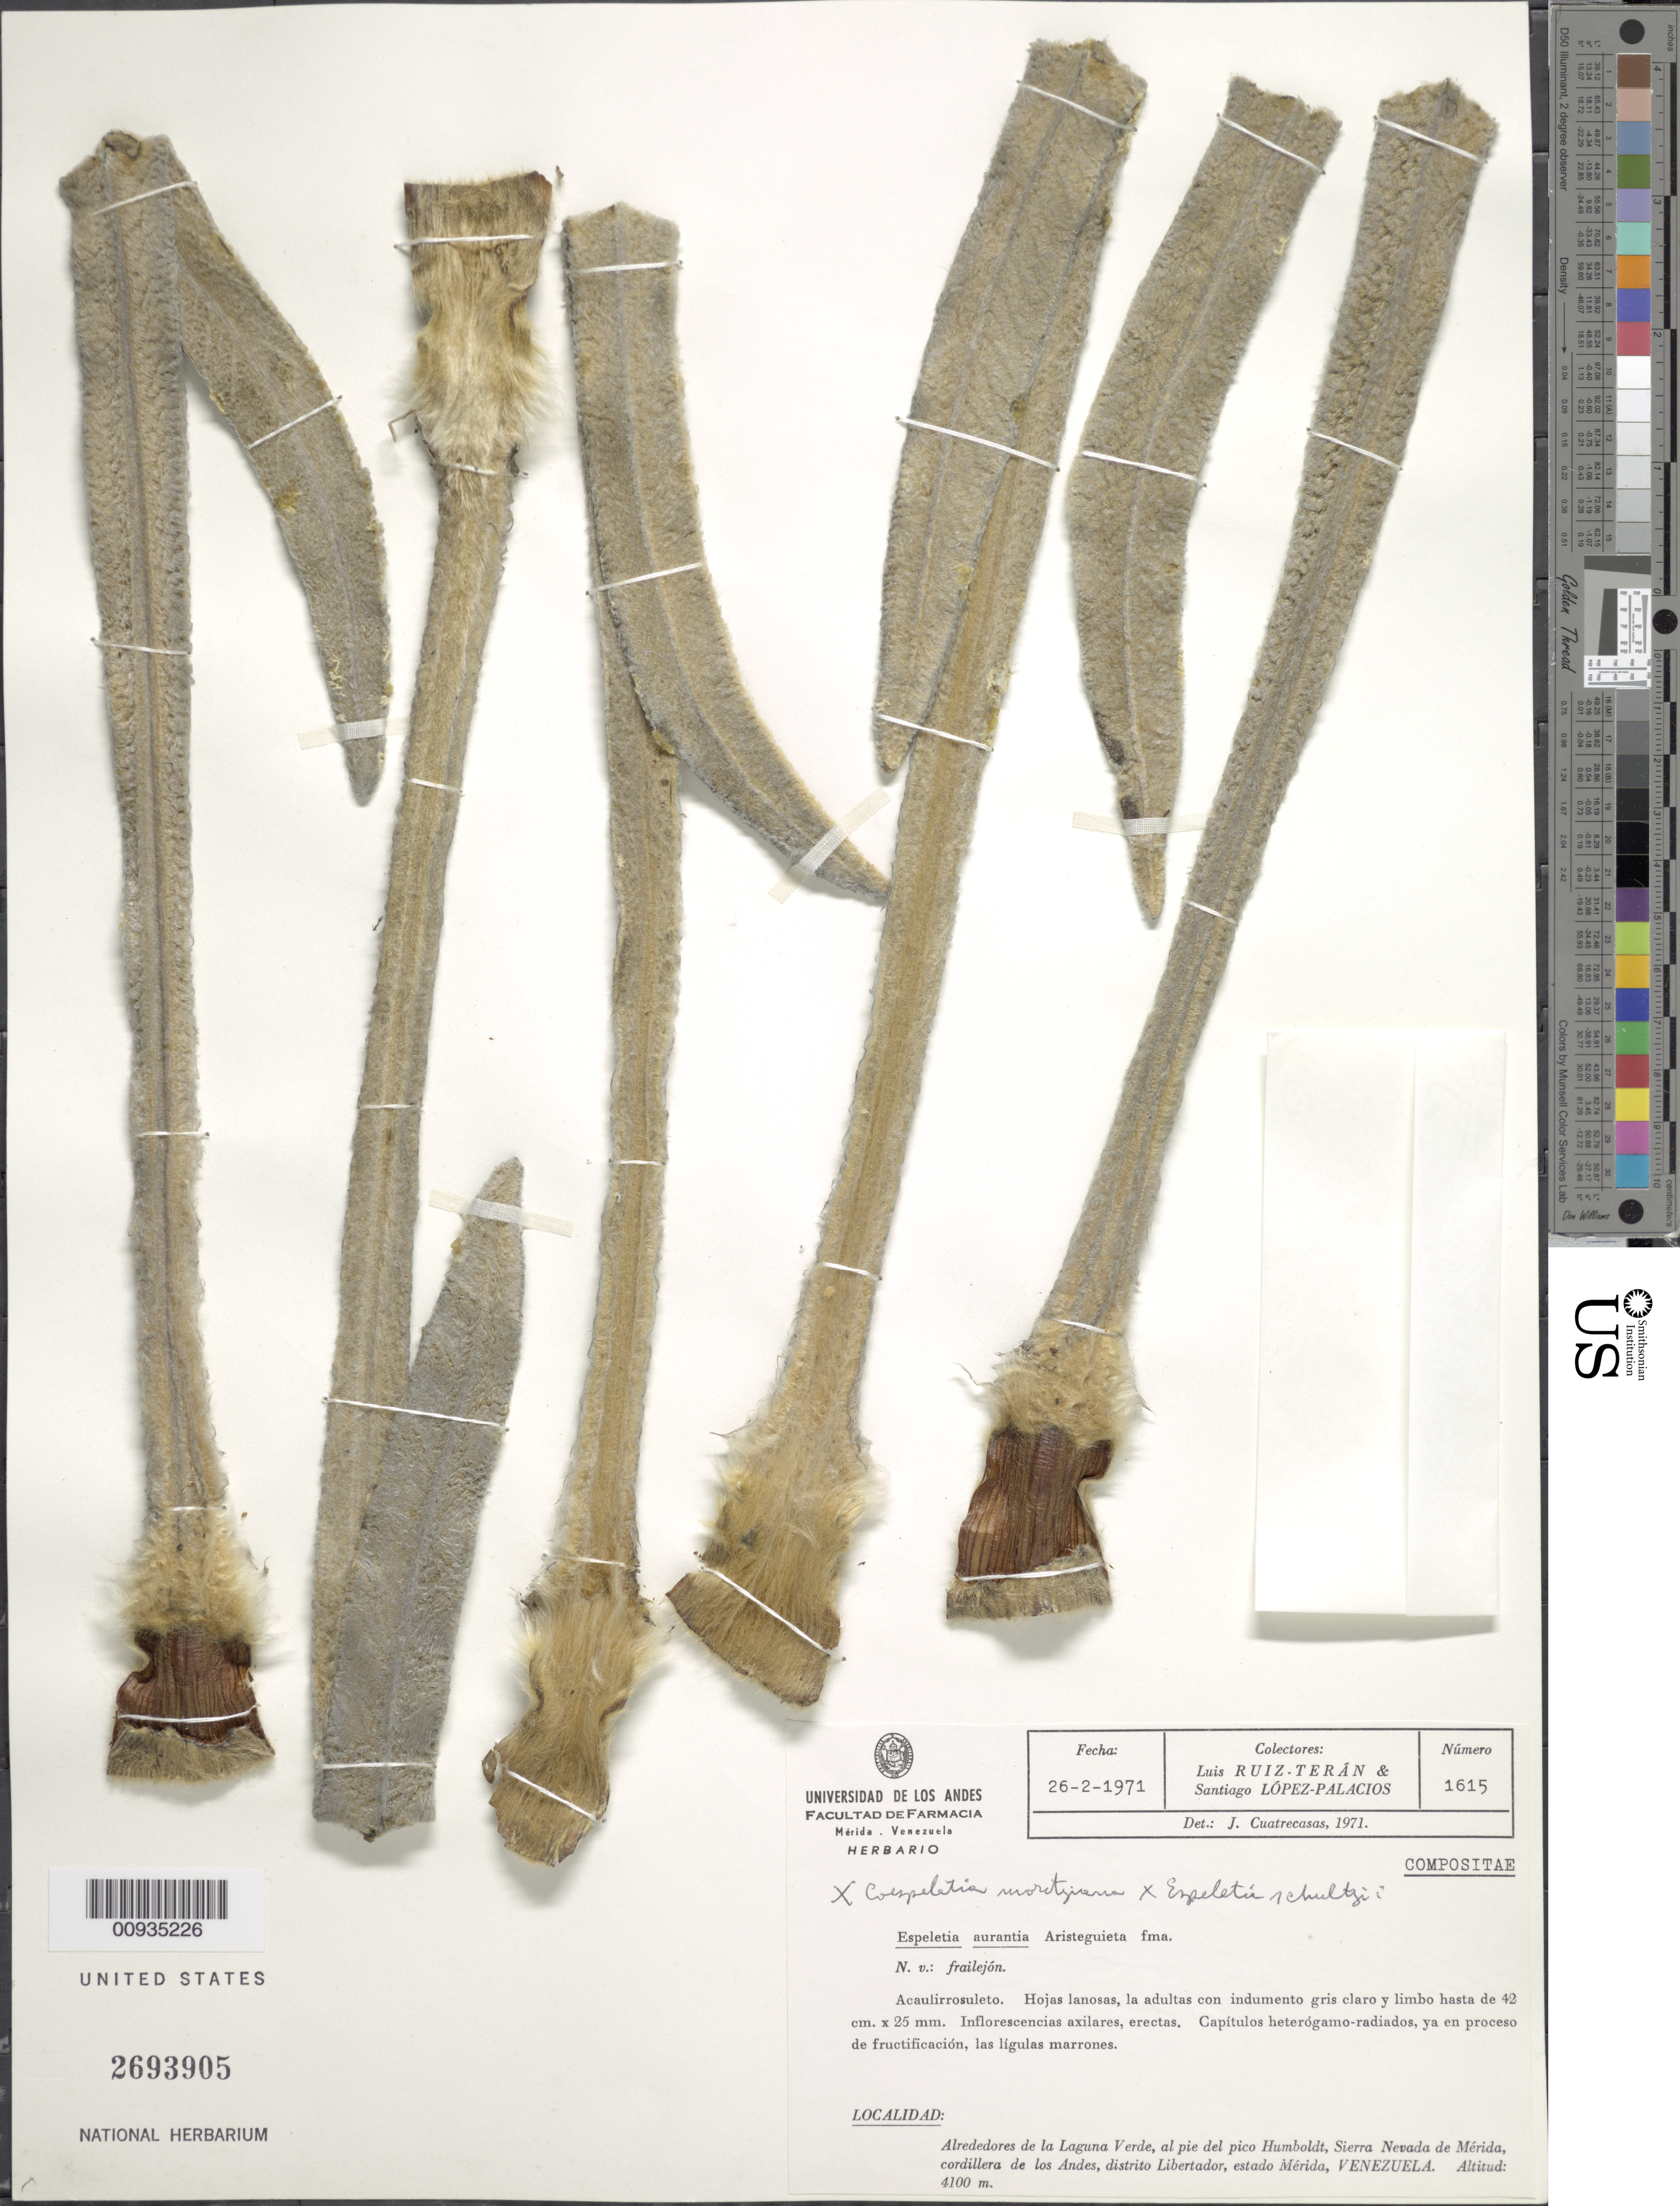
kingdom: Plantae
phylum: Tracheophyta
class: Magnoliopsida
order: Asterales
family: Asteraceae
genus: Coespeletia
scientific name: Coespeletia x aurantia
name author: Aristeg.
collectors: L. Teran & S. López-Palacios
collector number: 1615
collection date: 1971-02-26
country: Venezuela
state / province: Mérida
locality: Alrededores de la Laguna Verde, al pie del pico Humboldt, Sierra Nevada de Merida, cordillera de los Andes, distrito Libertador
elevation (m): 4100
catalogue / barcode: US 2693905